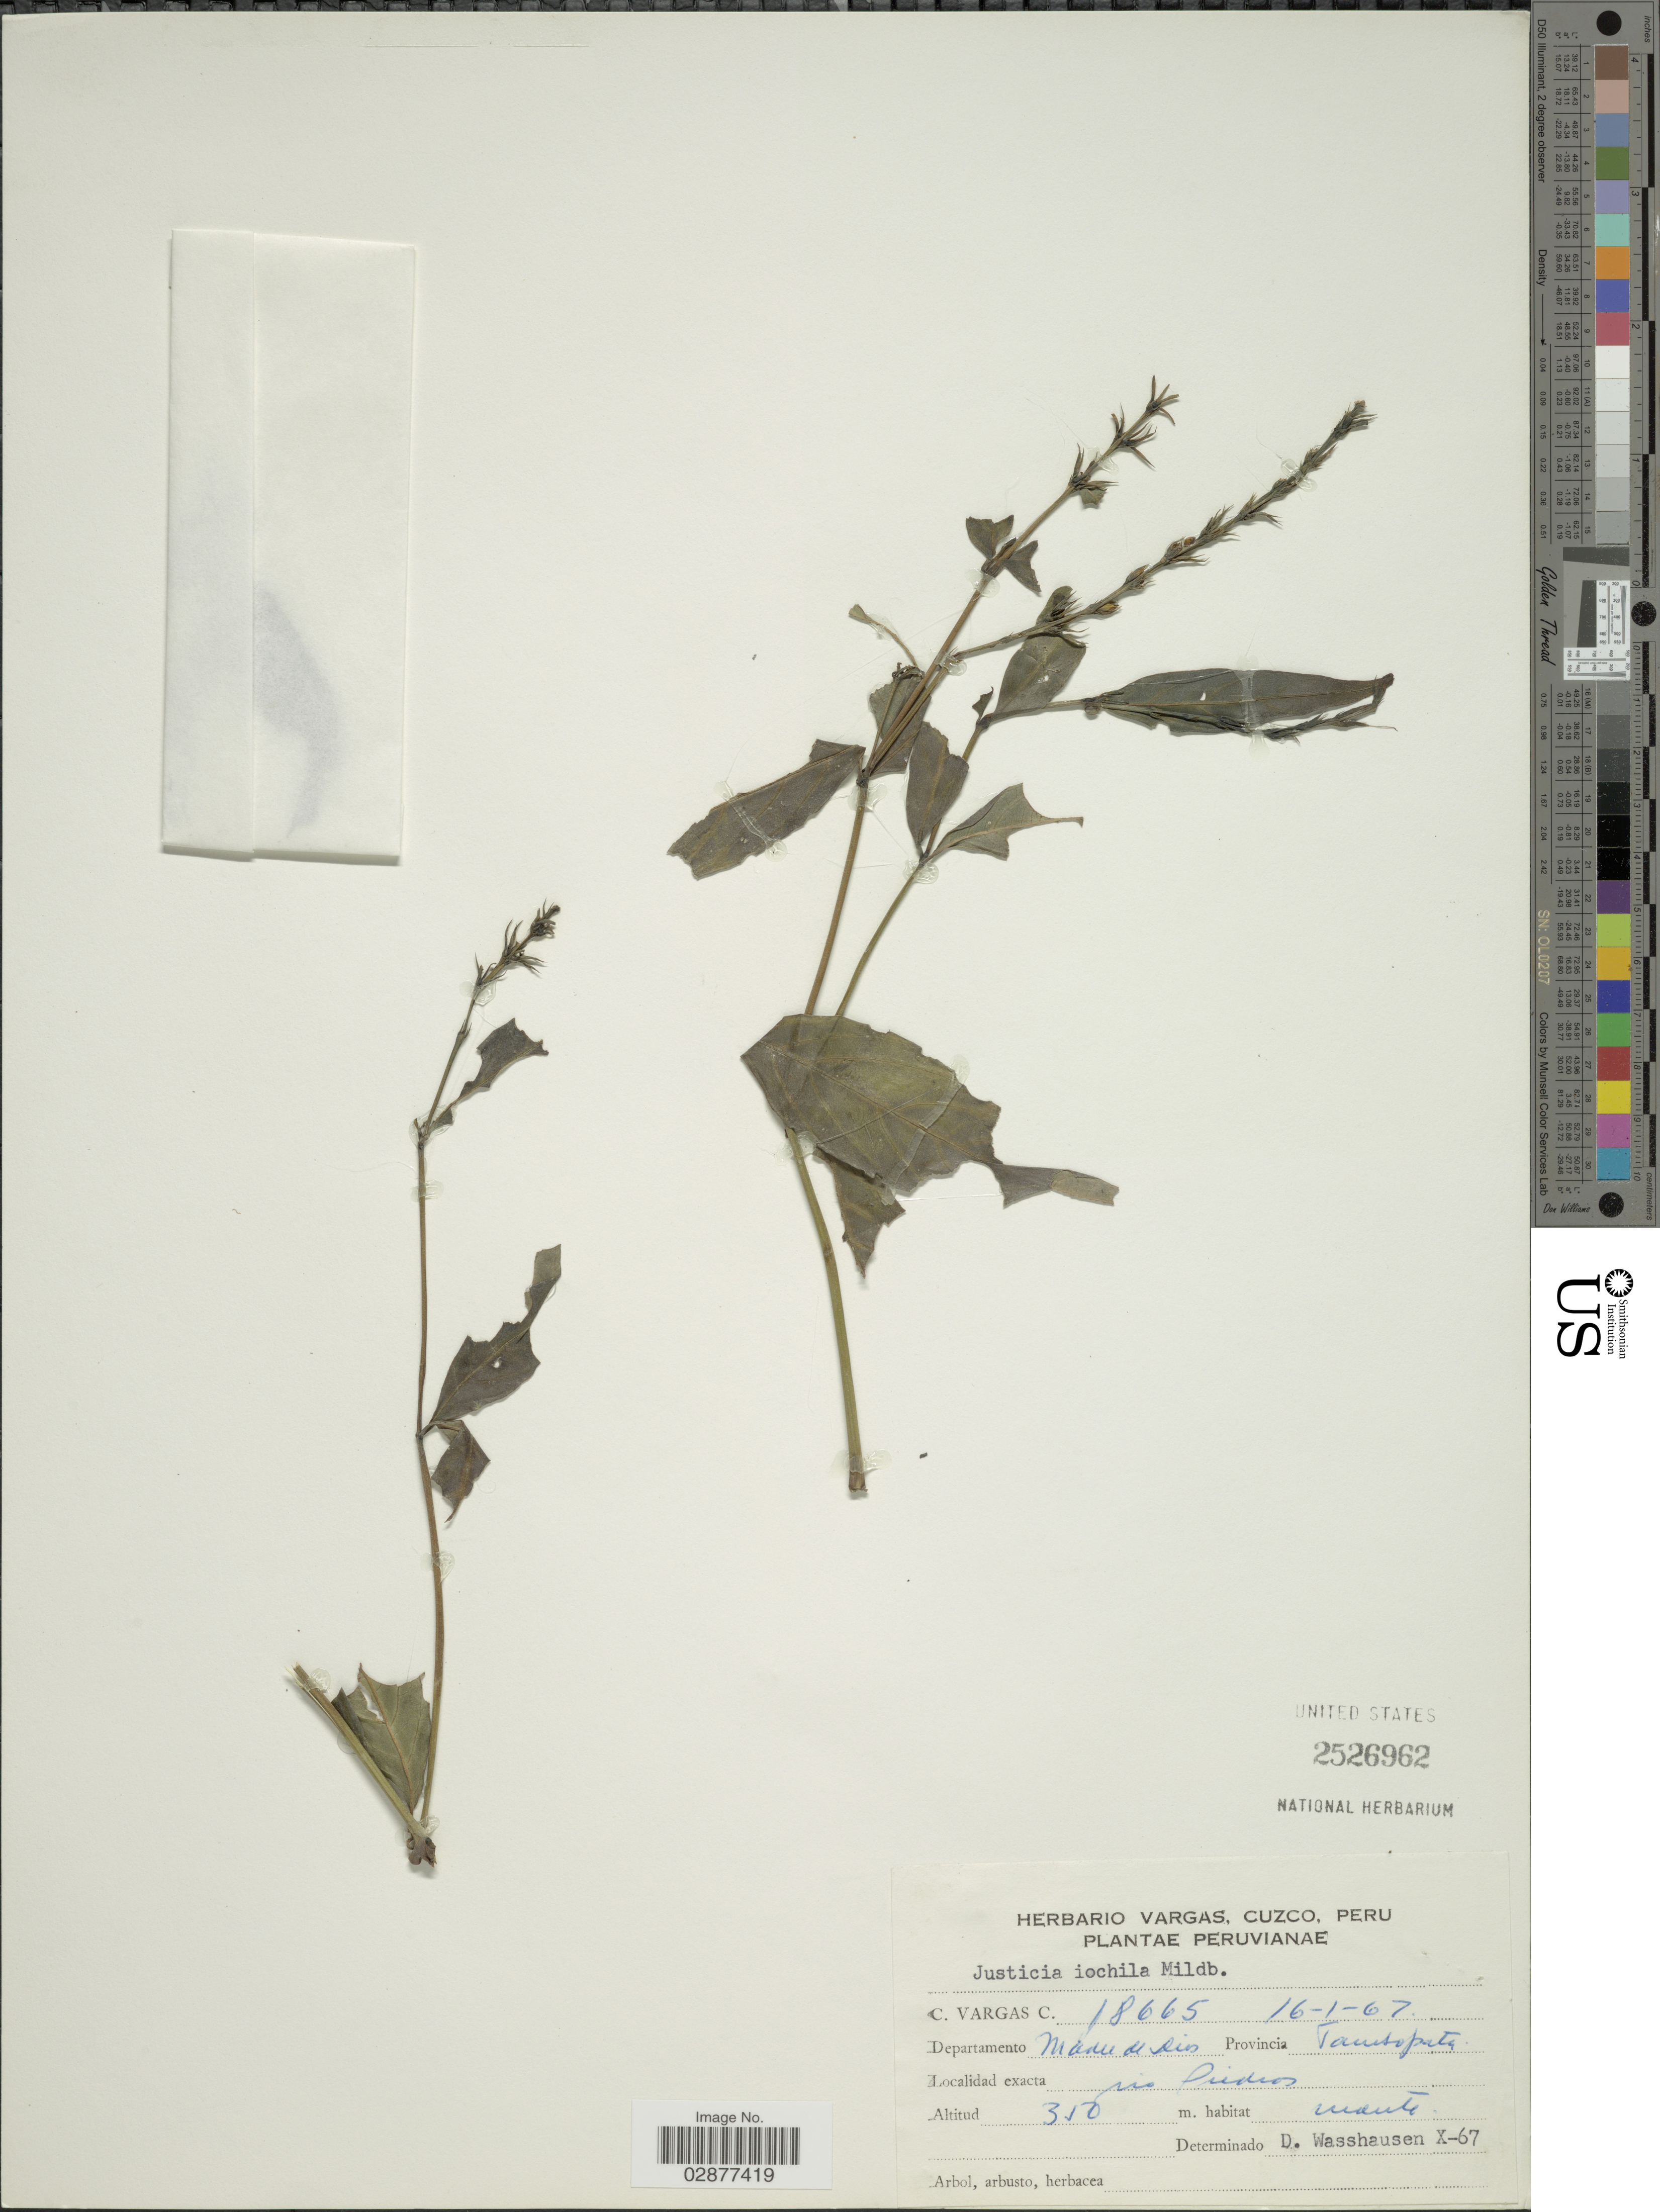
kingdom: Plantae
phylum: Tracheophyta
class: Magnoliopsida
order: Lamiales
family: Acanthaceae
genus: Justicia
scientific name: Justicia boliviana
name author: Rusby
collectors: C. Vargas Calderón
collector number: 18665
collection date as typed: Transcribed d/m/y: 16/1/67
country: Peru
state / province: Madre de Dios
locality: Departamento Madre de Dios. Provincia Tamsopata. In Piedros.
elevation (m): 350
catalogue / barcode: US 2526962